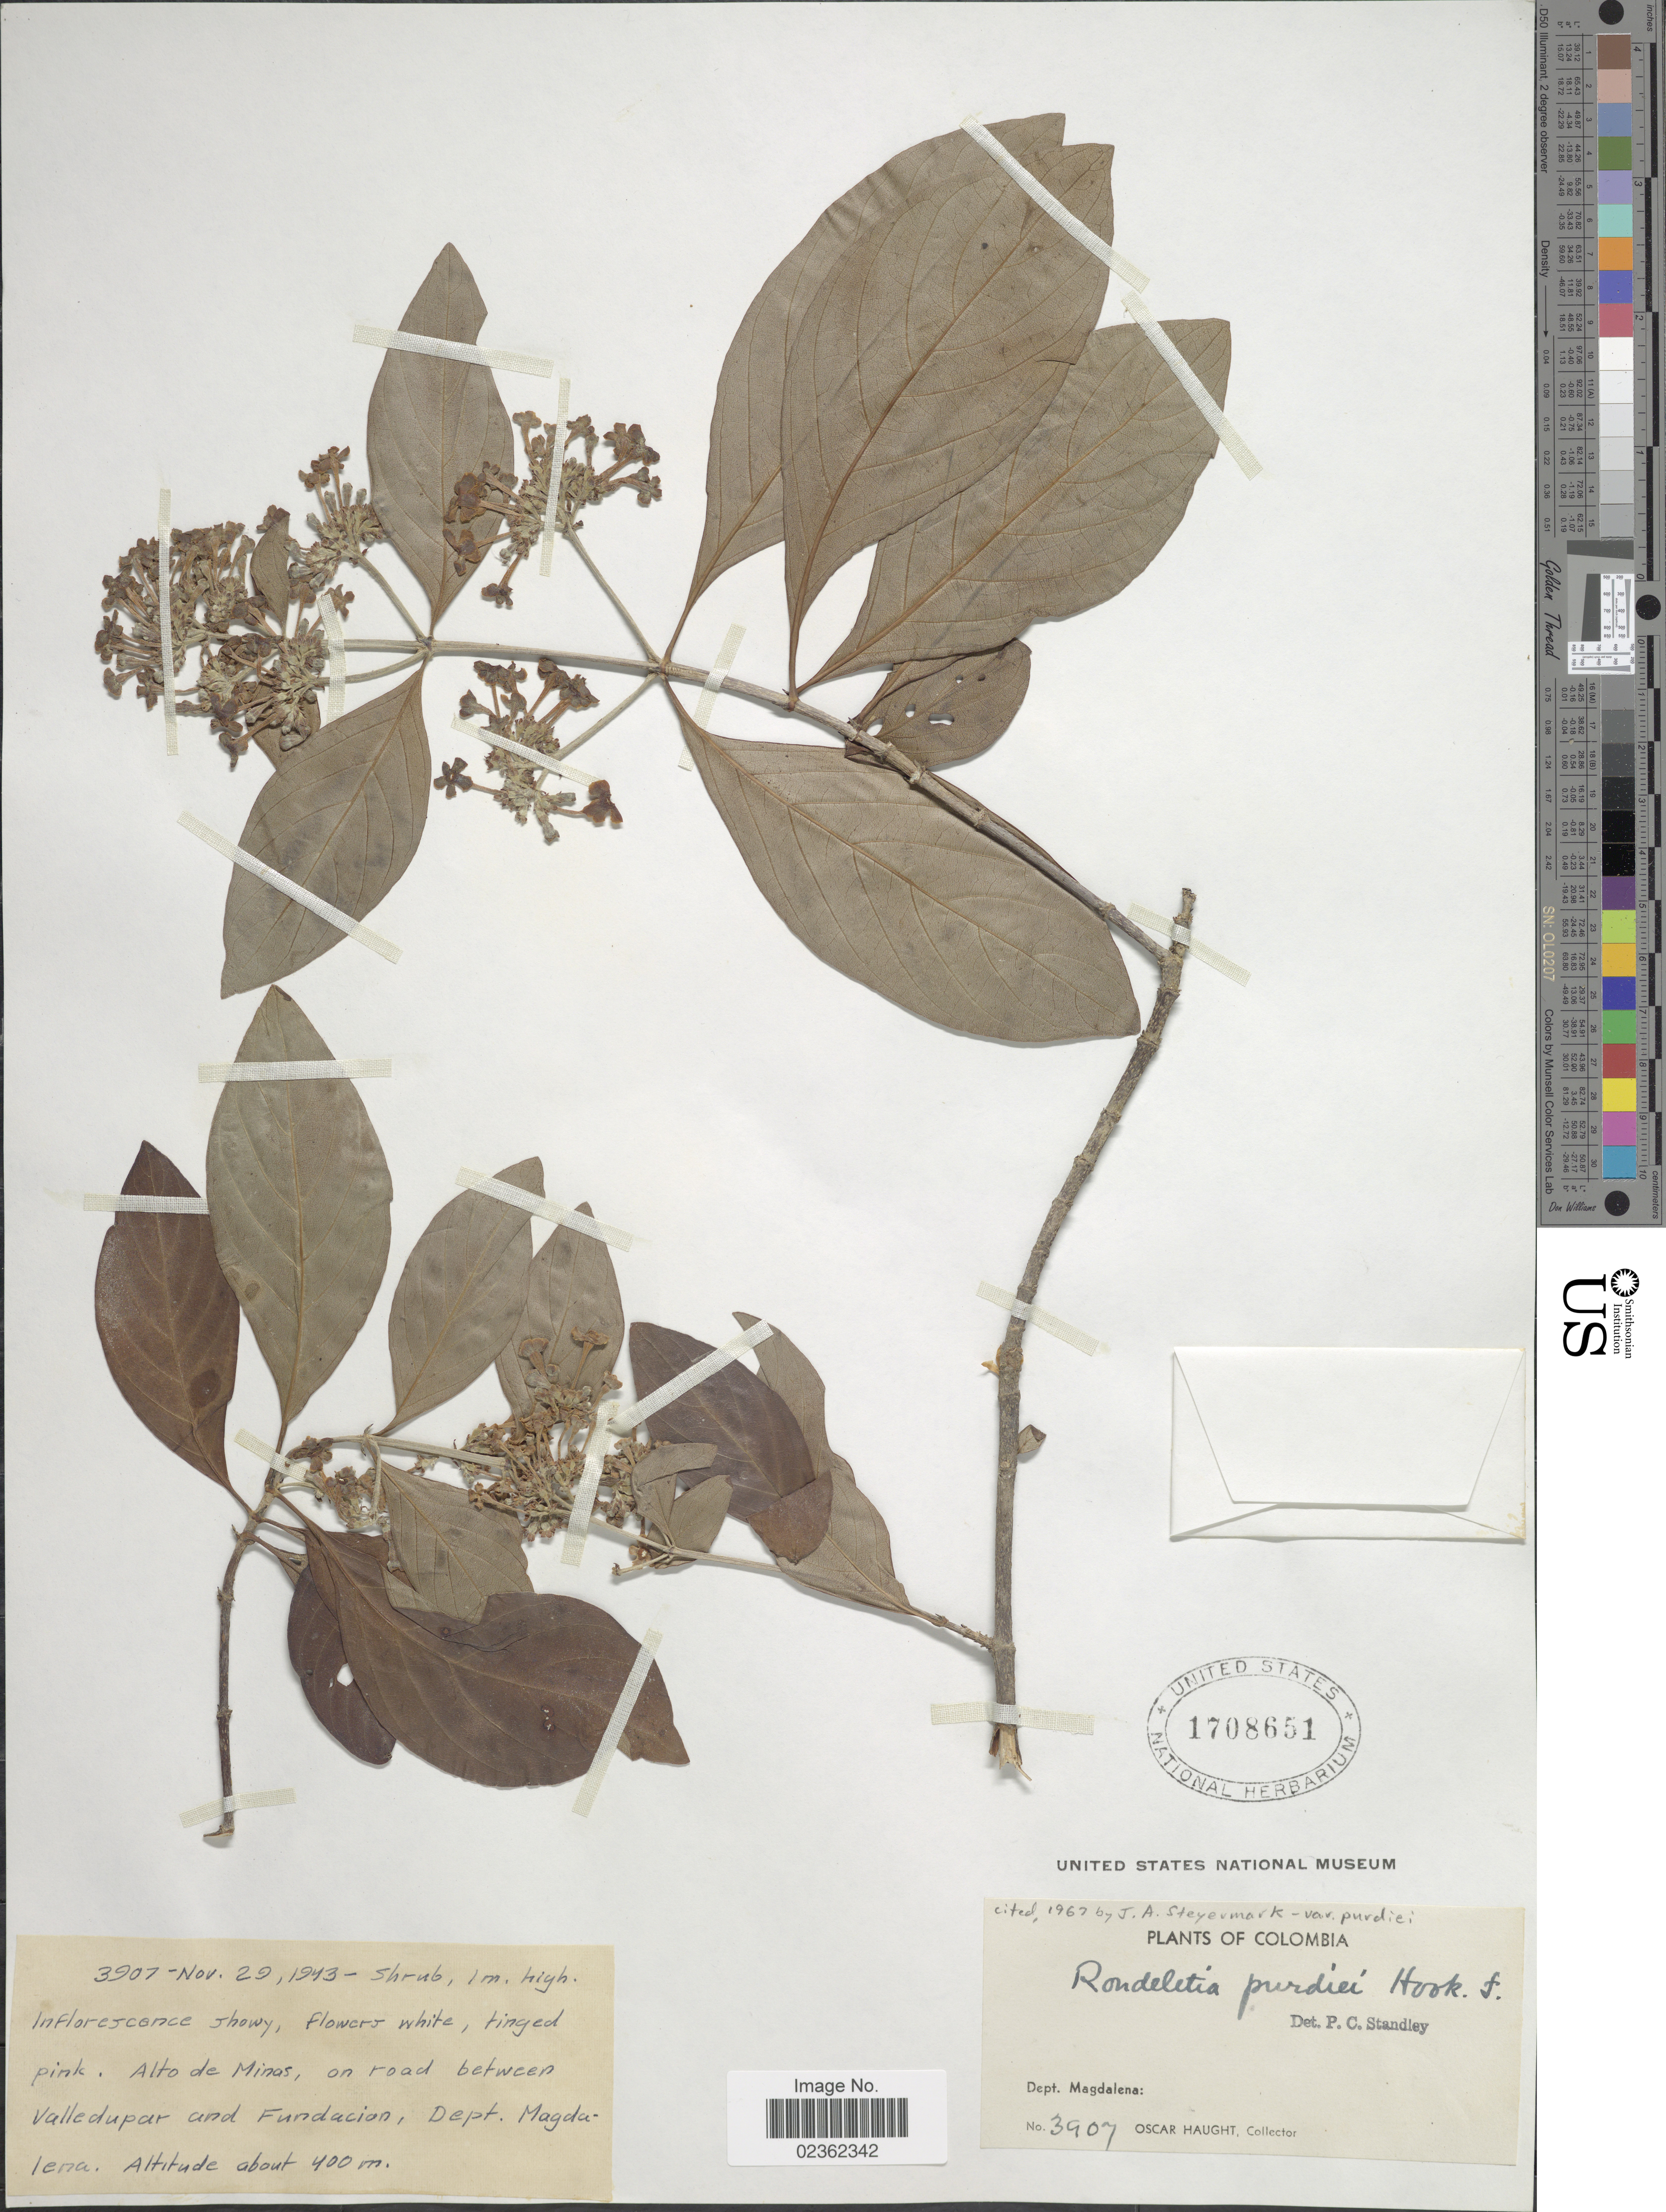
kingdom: Plantae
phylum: Tracheophyta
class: Magnoliopsida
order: Gentianales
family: Rubiaceae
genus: Rondeletia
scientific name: Rondeletia purdiei var. purdiei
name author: Hook. f.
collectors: O. L. Haught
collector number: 3907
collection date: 1943-11-29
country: Colombia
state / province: Magdalena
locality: Alto de Minas, on road between Valledupar and Fundacion.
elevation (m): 400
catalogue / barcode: US 1708651